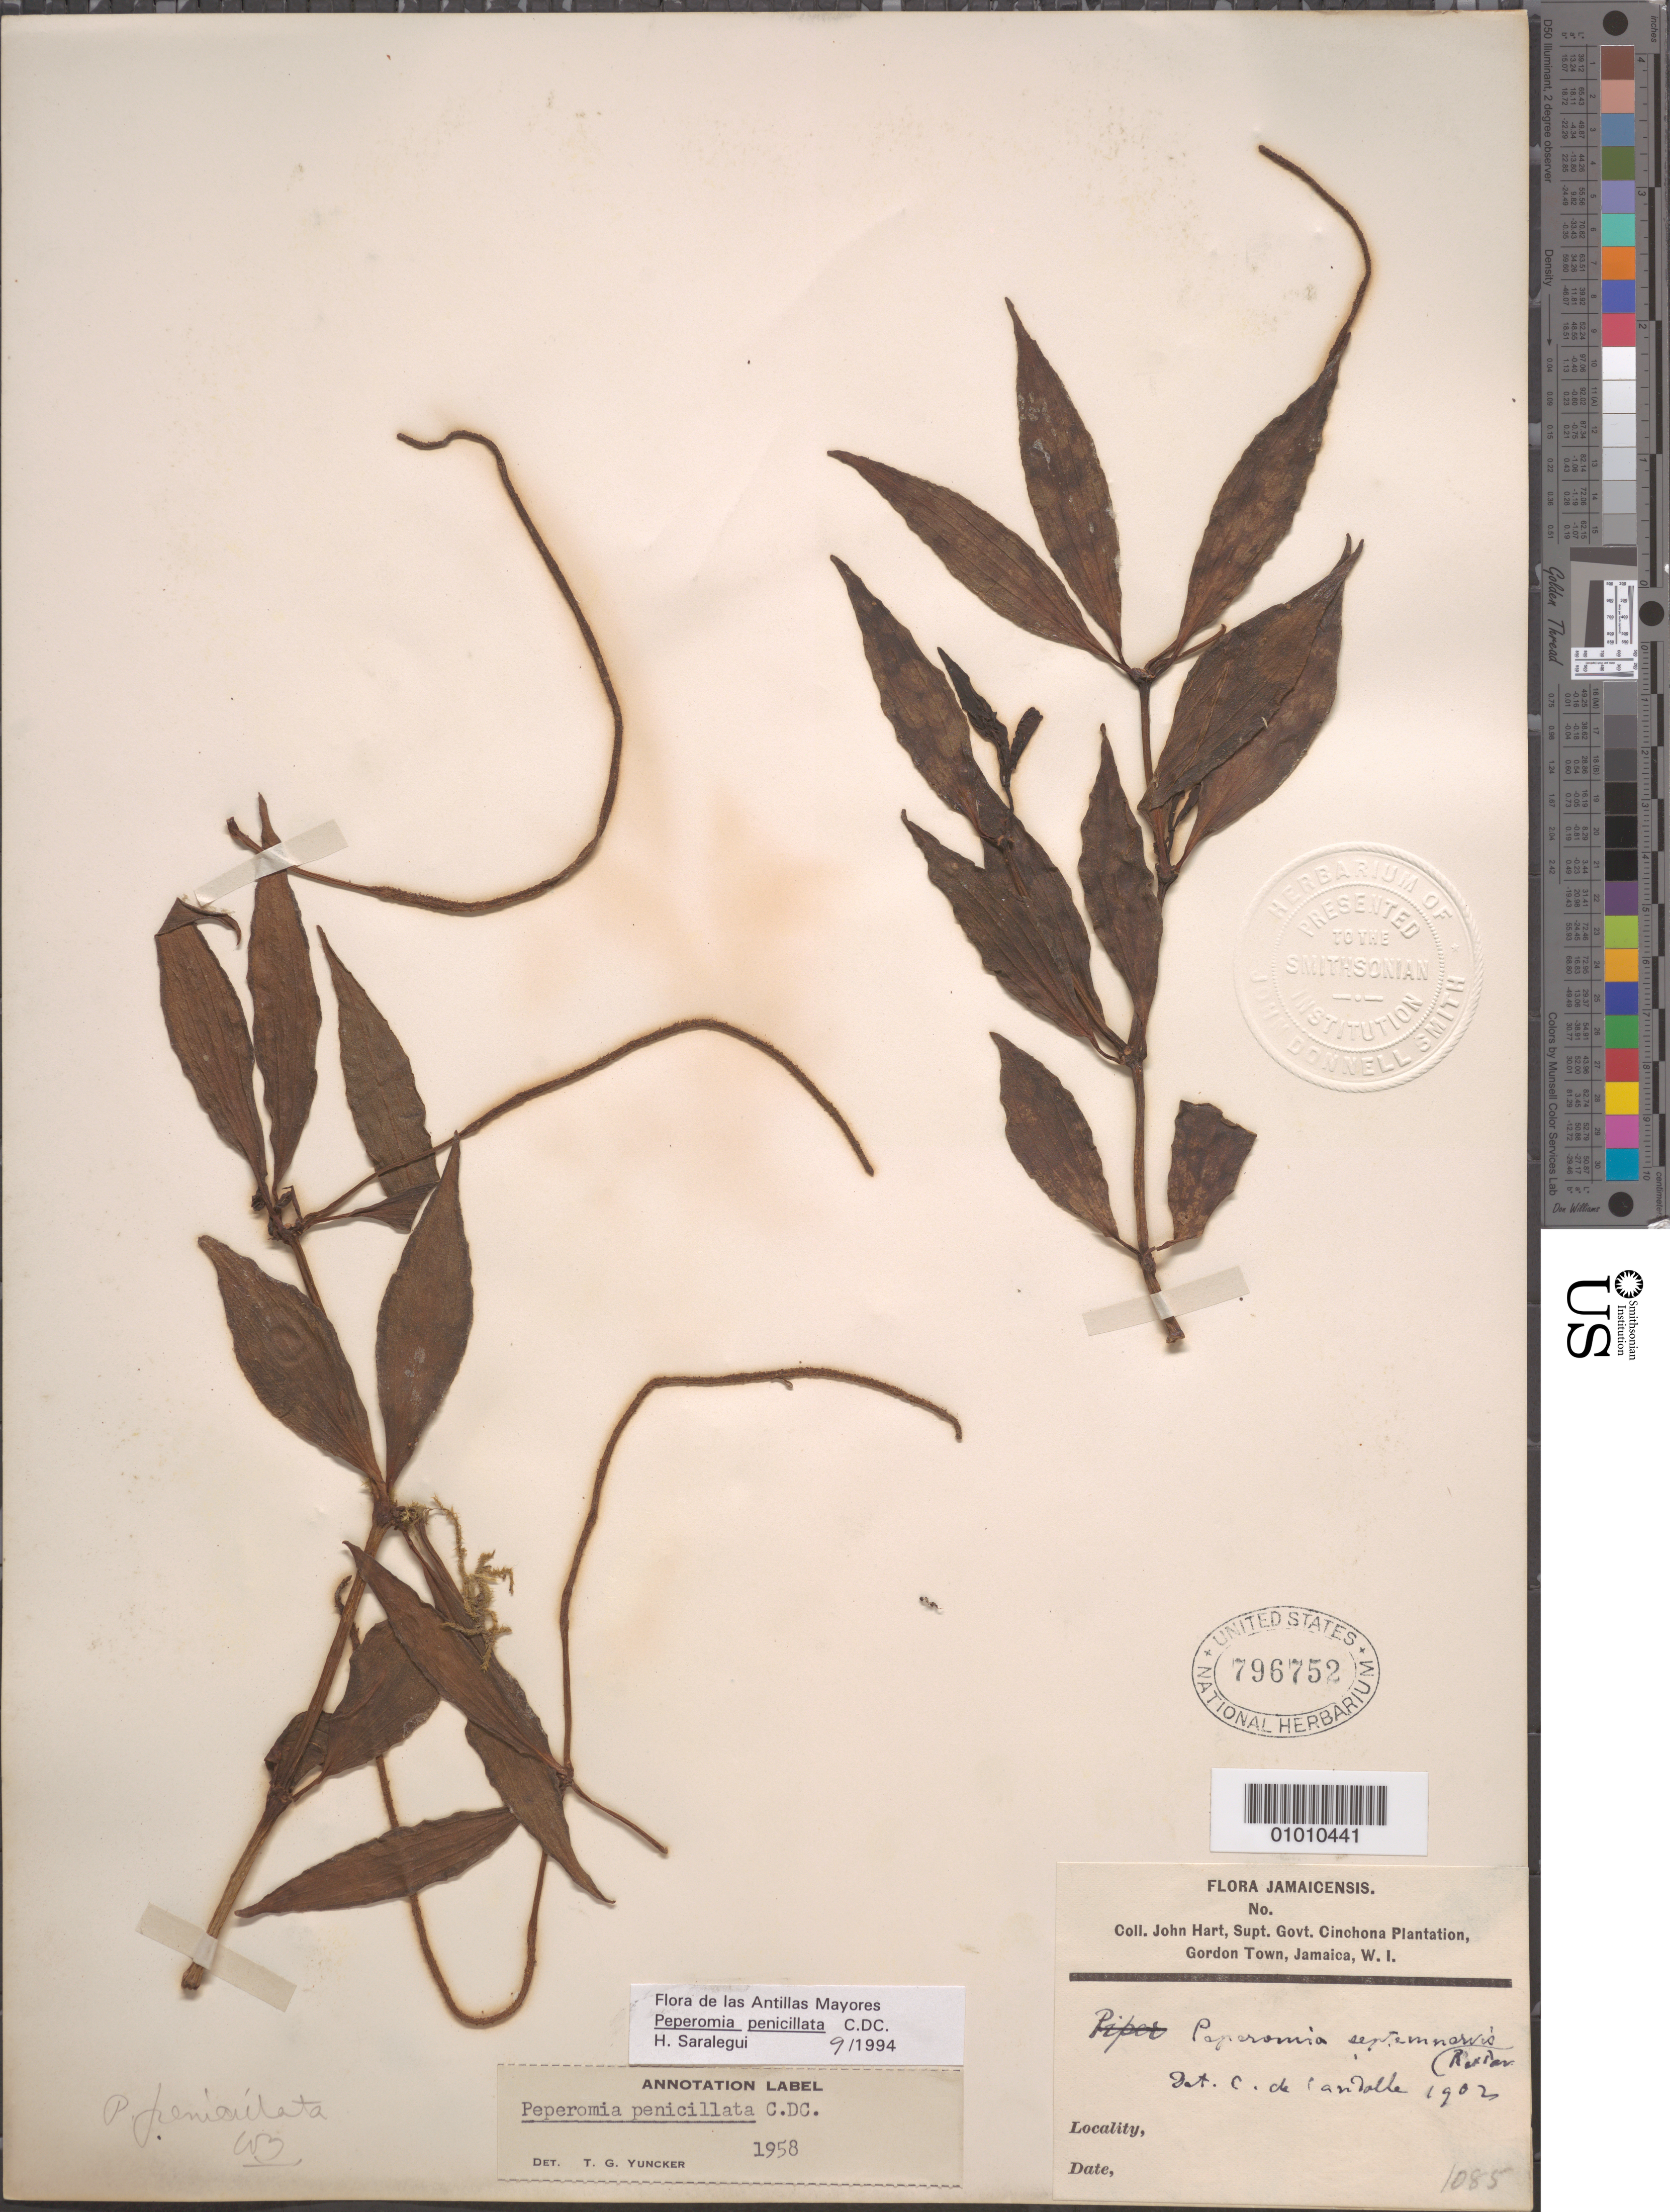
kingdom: Plantae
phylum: Tracheophyta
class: Magnoliopsida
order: Piperales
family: Piperaceae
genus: Peperomia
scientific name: Peperomia penicillata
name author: C. DC.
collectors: J. Hart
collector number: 1085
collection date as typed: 1902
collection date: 1902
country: Jamaica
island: Jamaica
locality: Gordon Town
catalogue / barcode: US 796752